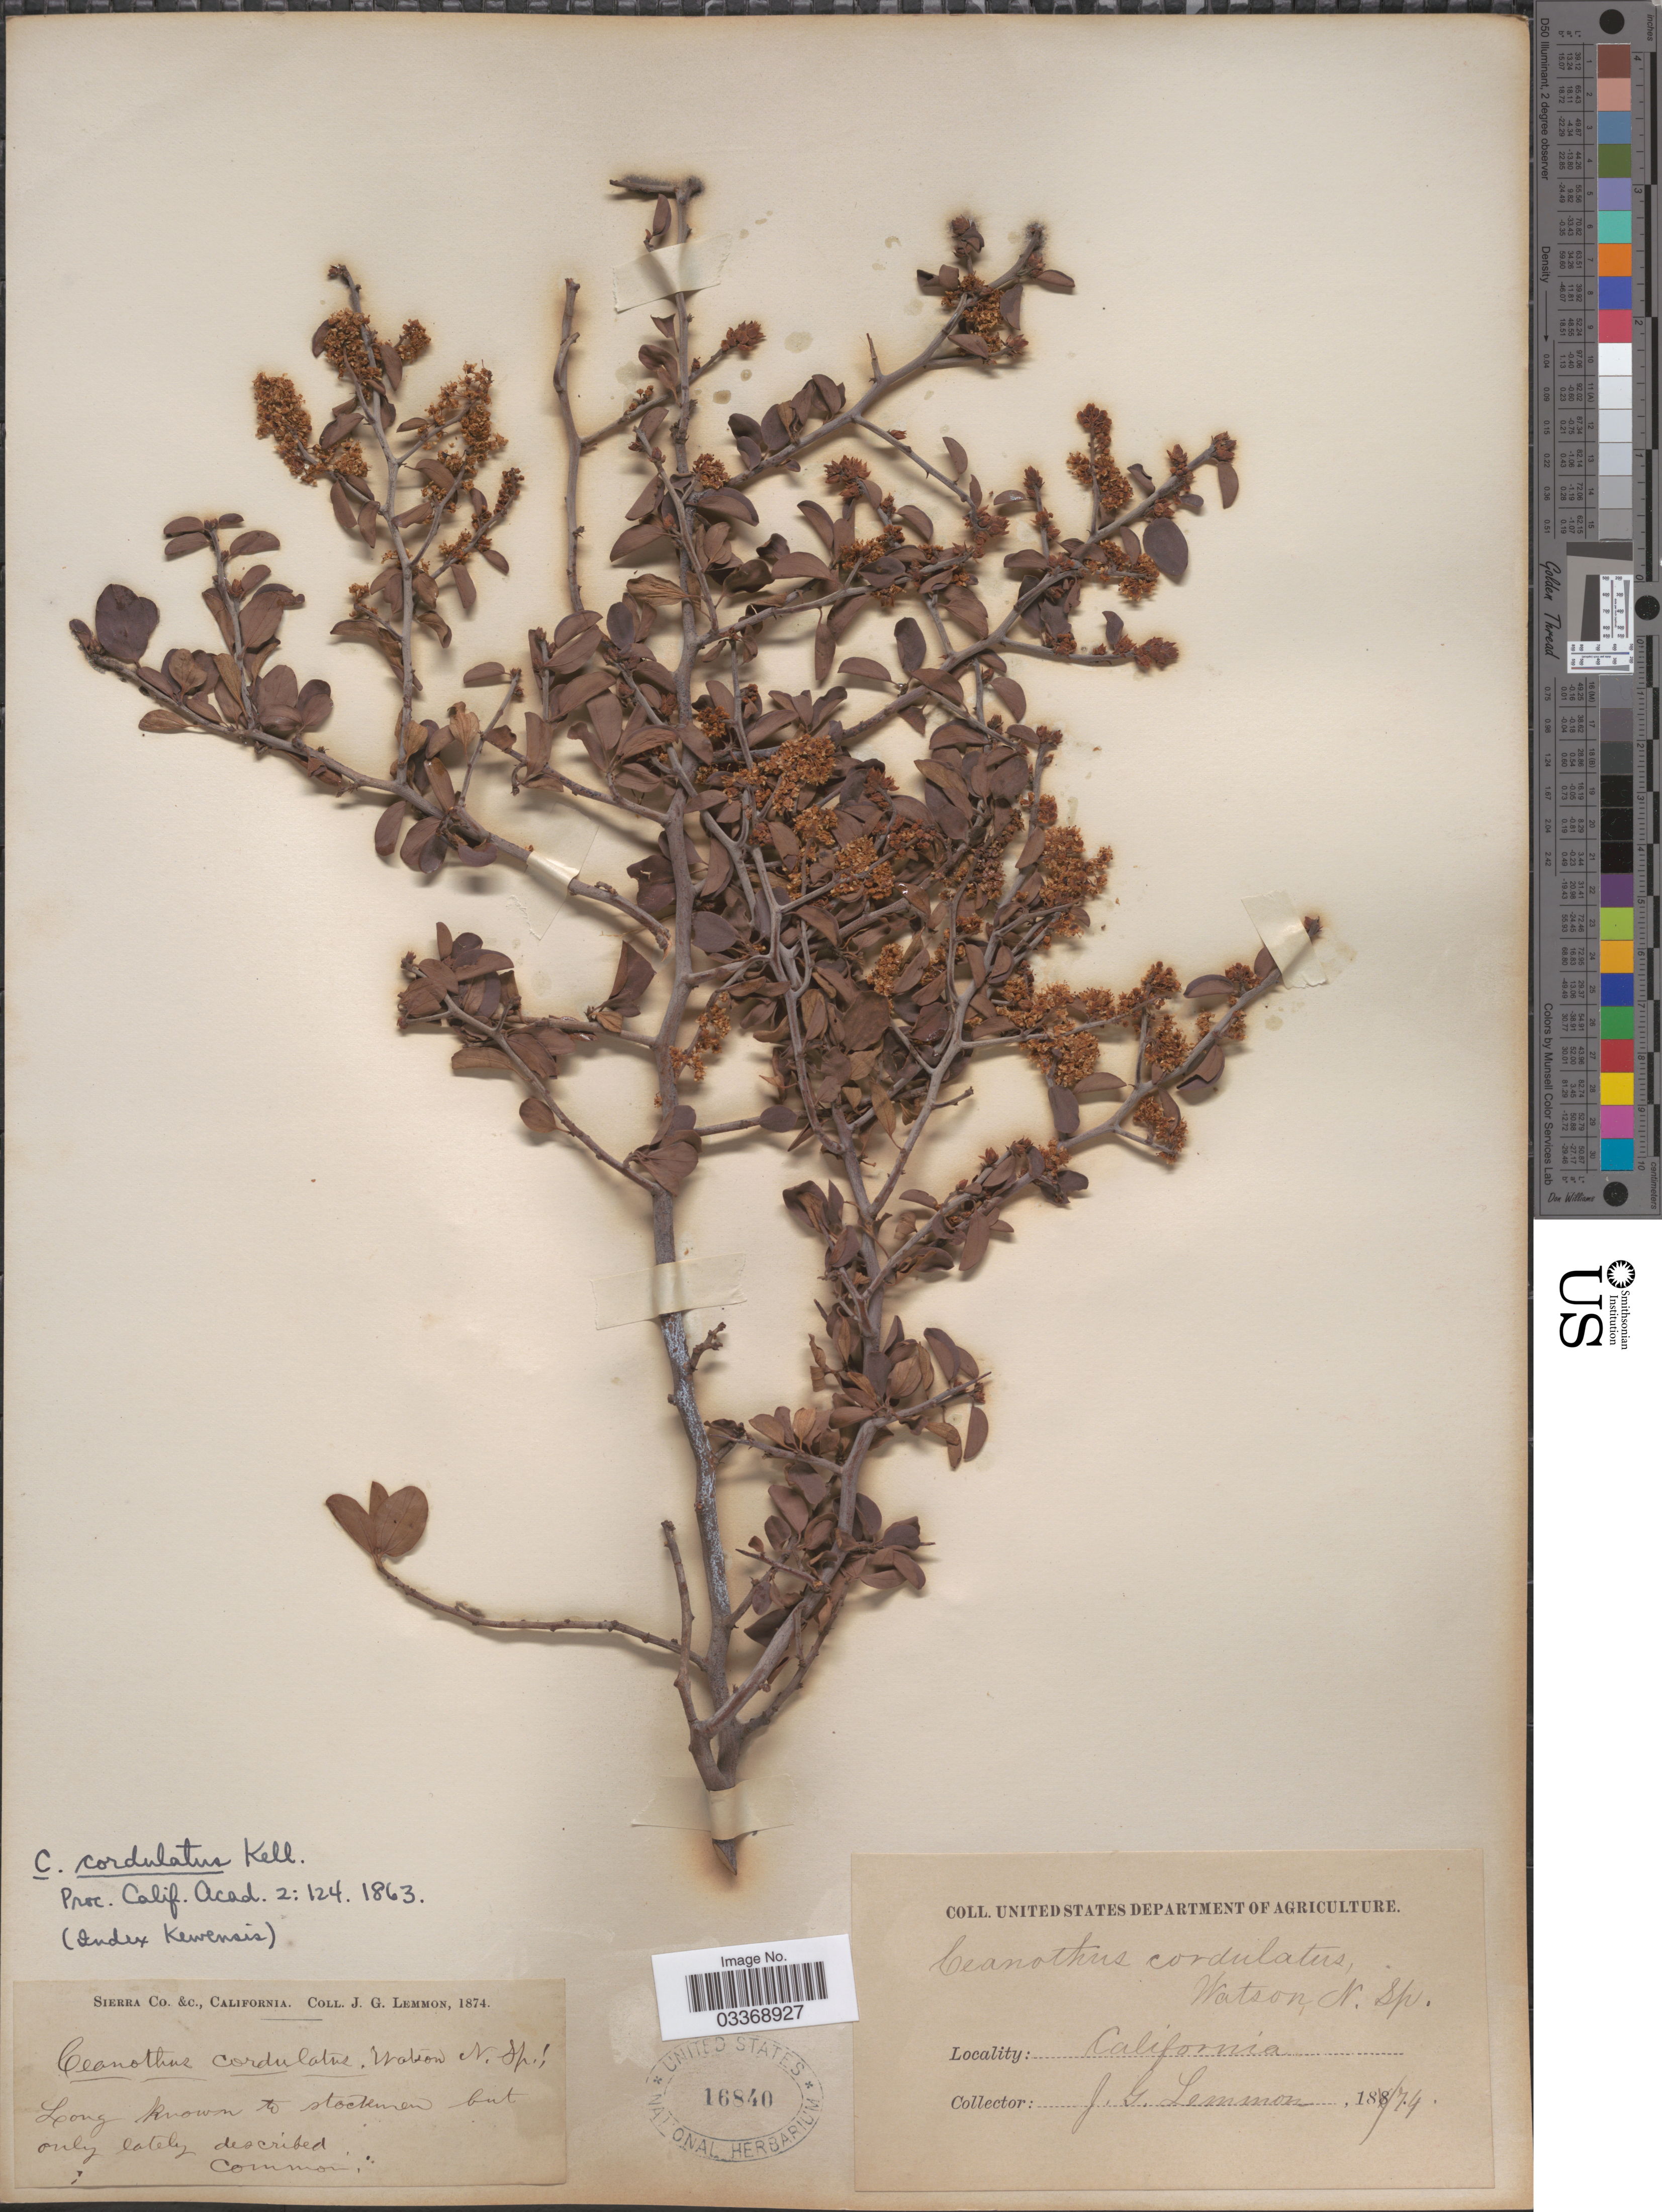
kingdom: Plantae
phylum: Tracheophyta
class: Magnoliopsida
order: Rosales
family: Rhamnaceae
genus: Ceanothus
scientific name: Ceanothus cordulatus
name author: Kellogg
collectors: J. Lemmon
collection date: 1874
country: United States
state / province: California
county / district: Sierra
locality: Sierra Co. &c., California.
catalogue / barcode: US 16840